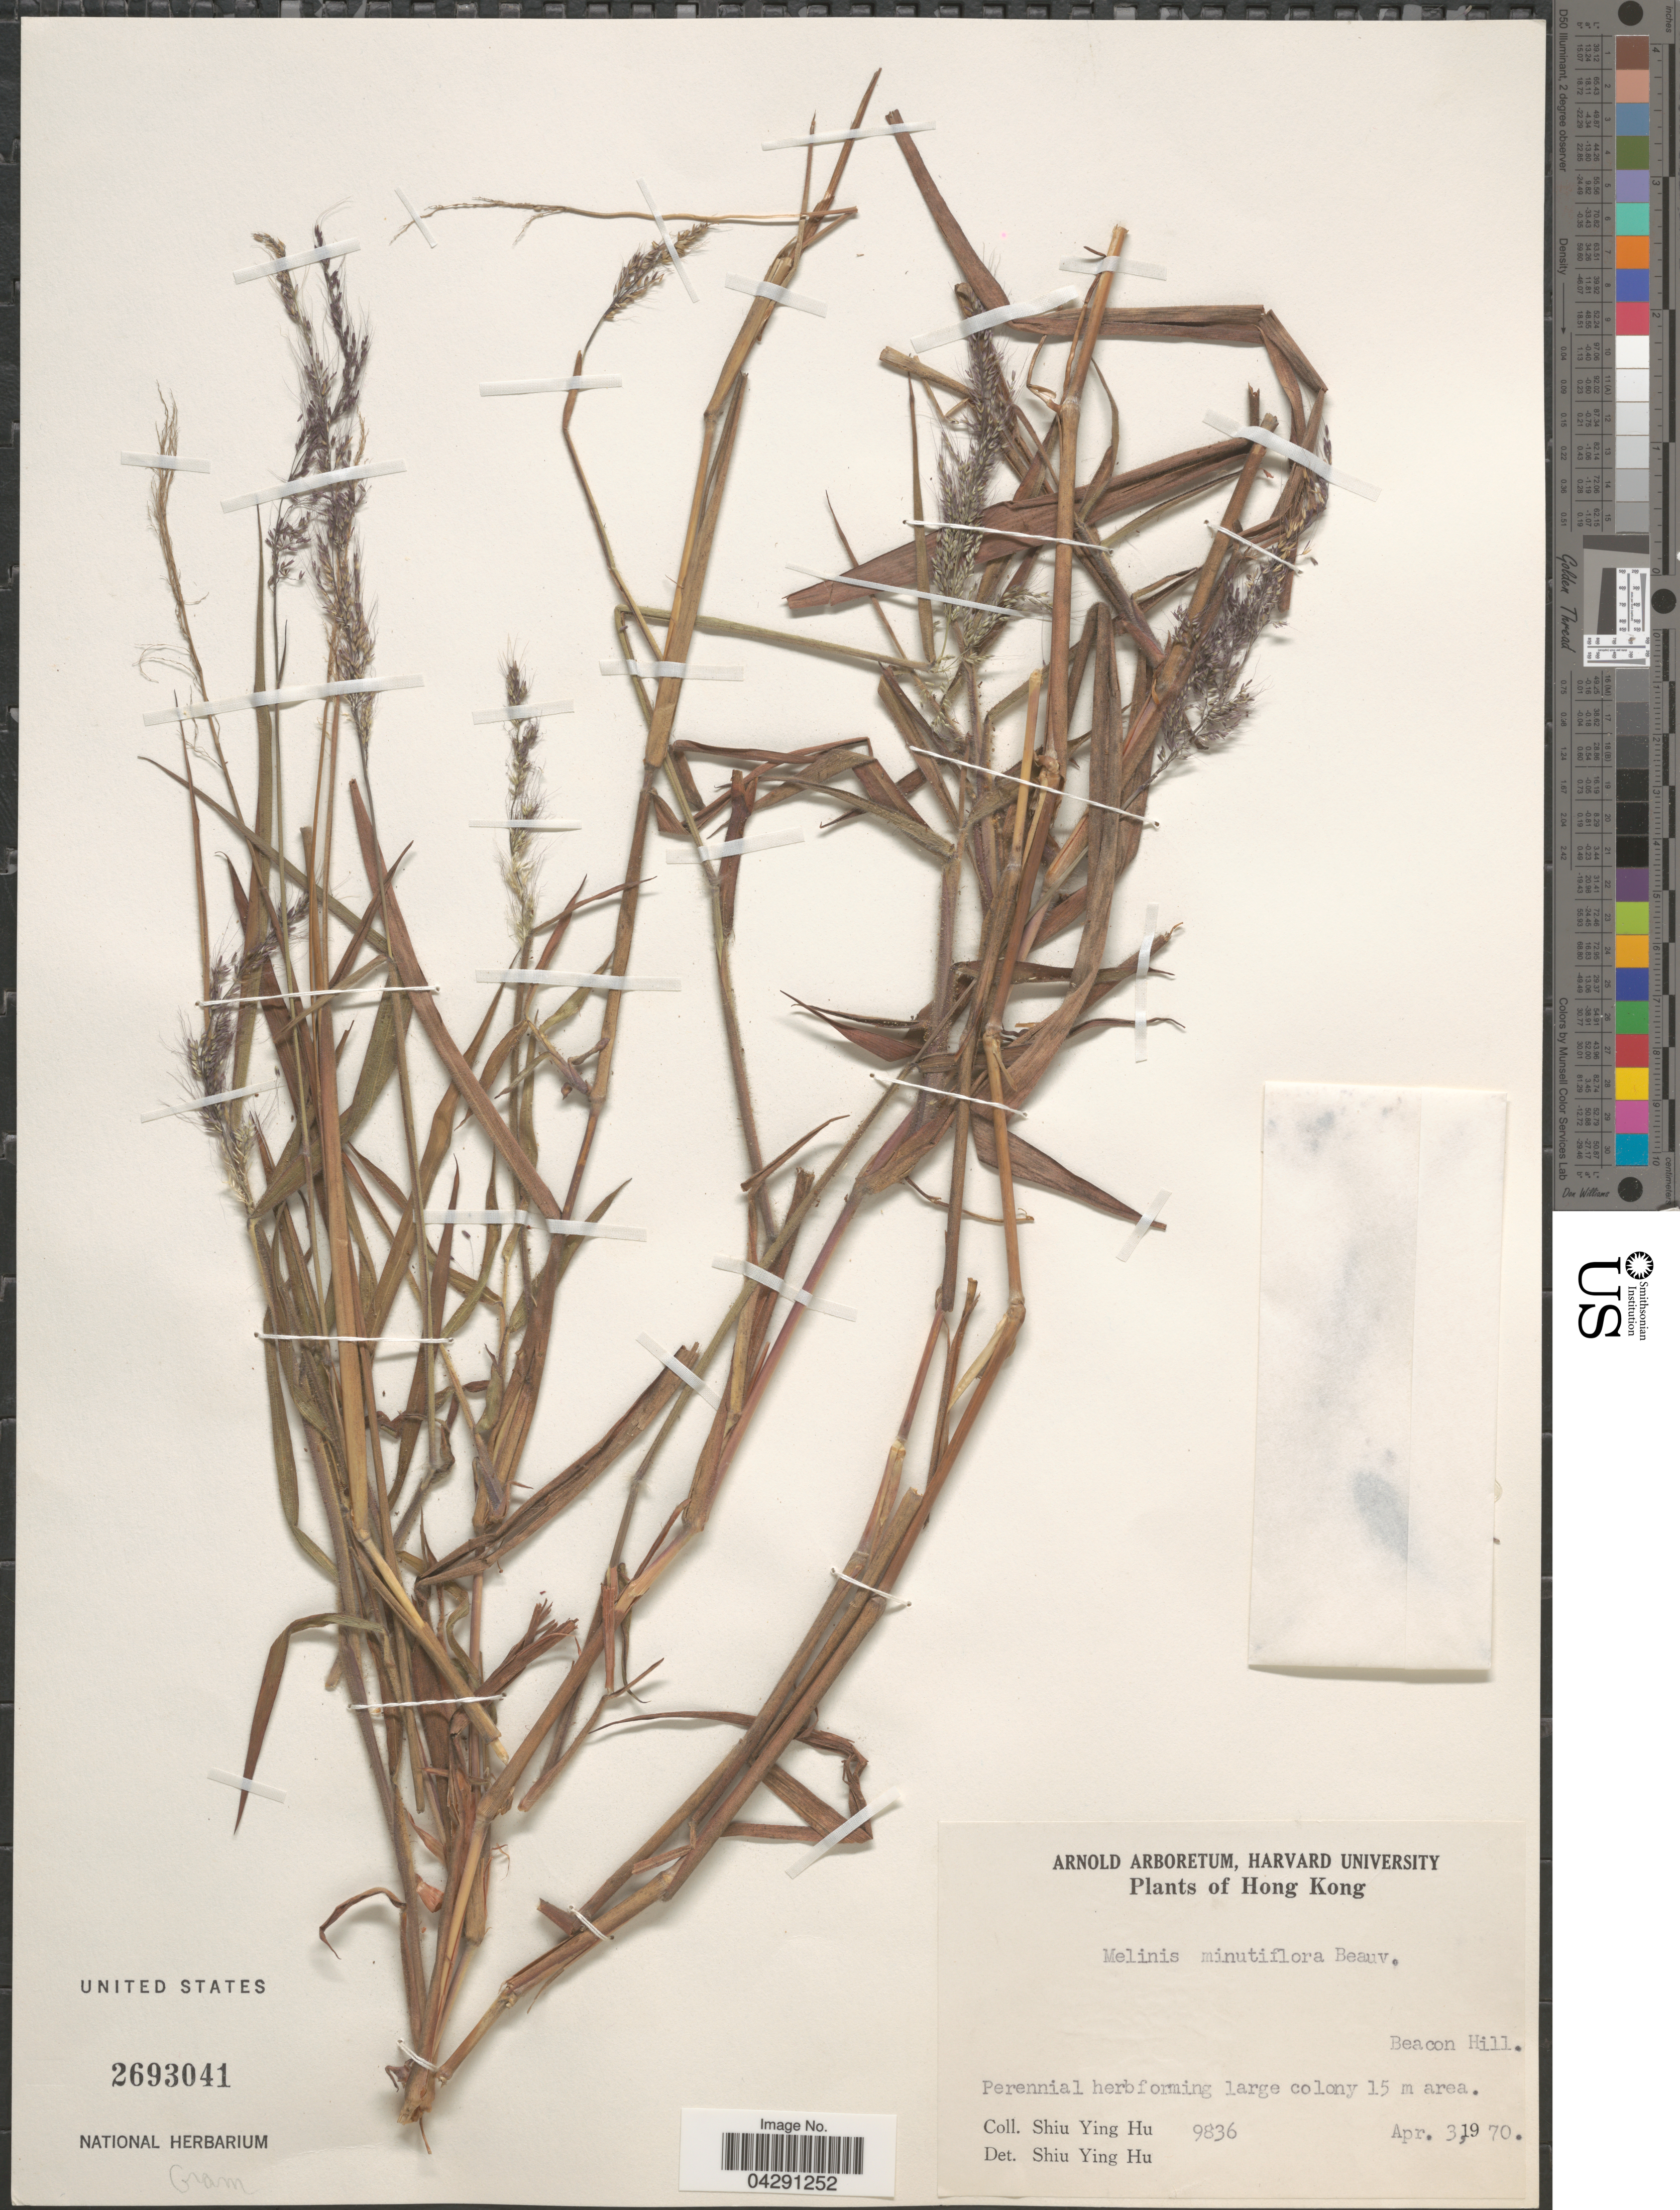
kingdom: Plantae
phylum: Tracheophyta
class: Liliopsida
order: Poales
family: Poaceae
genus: Melinis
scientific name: Melinis minutiflora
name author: P. Beauv.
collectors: S. Y. Hu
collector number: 9836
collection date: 1970-04-03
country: China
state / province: Hong Kong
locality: Beacon Hill.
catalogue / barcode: US 2693041